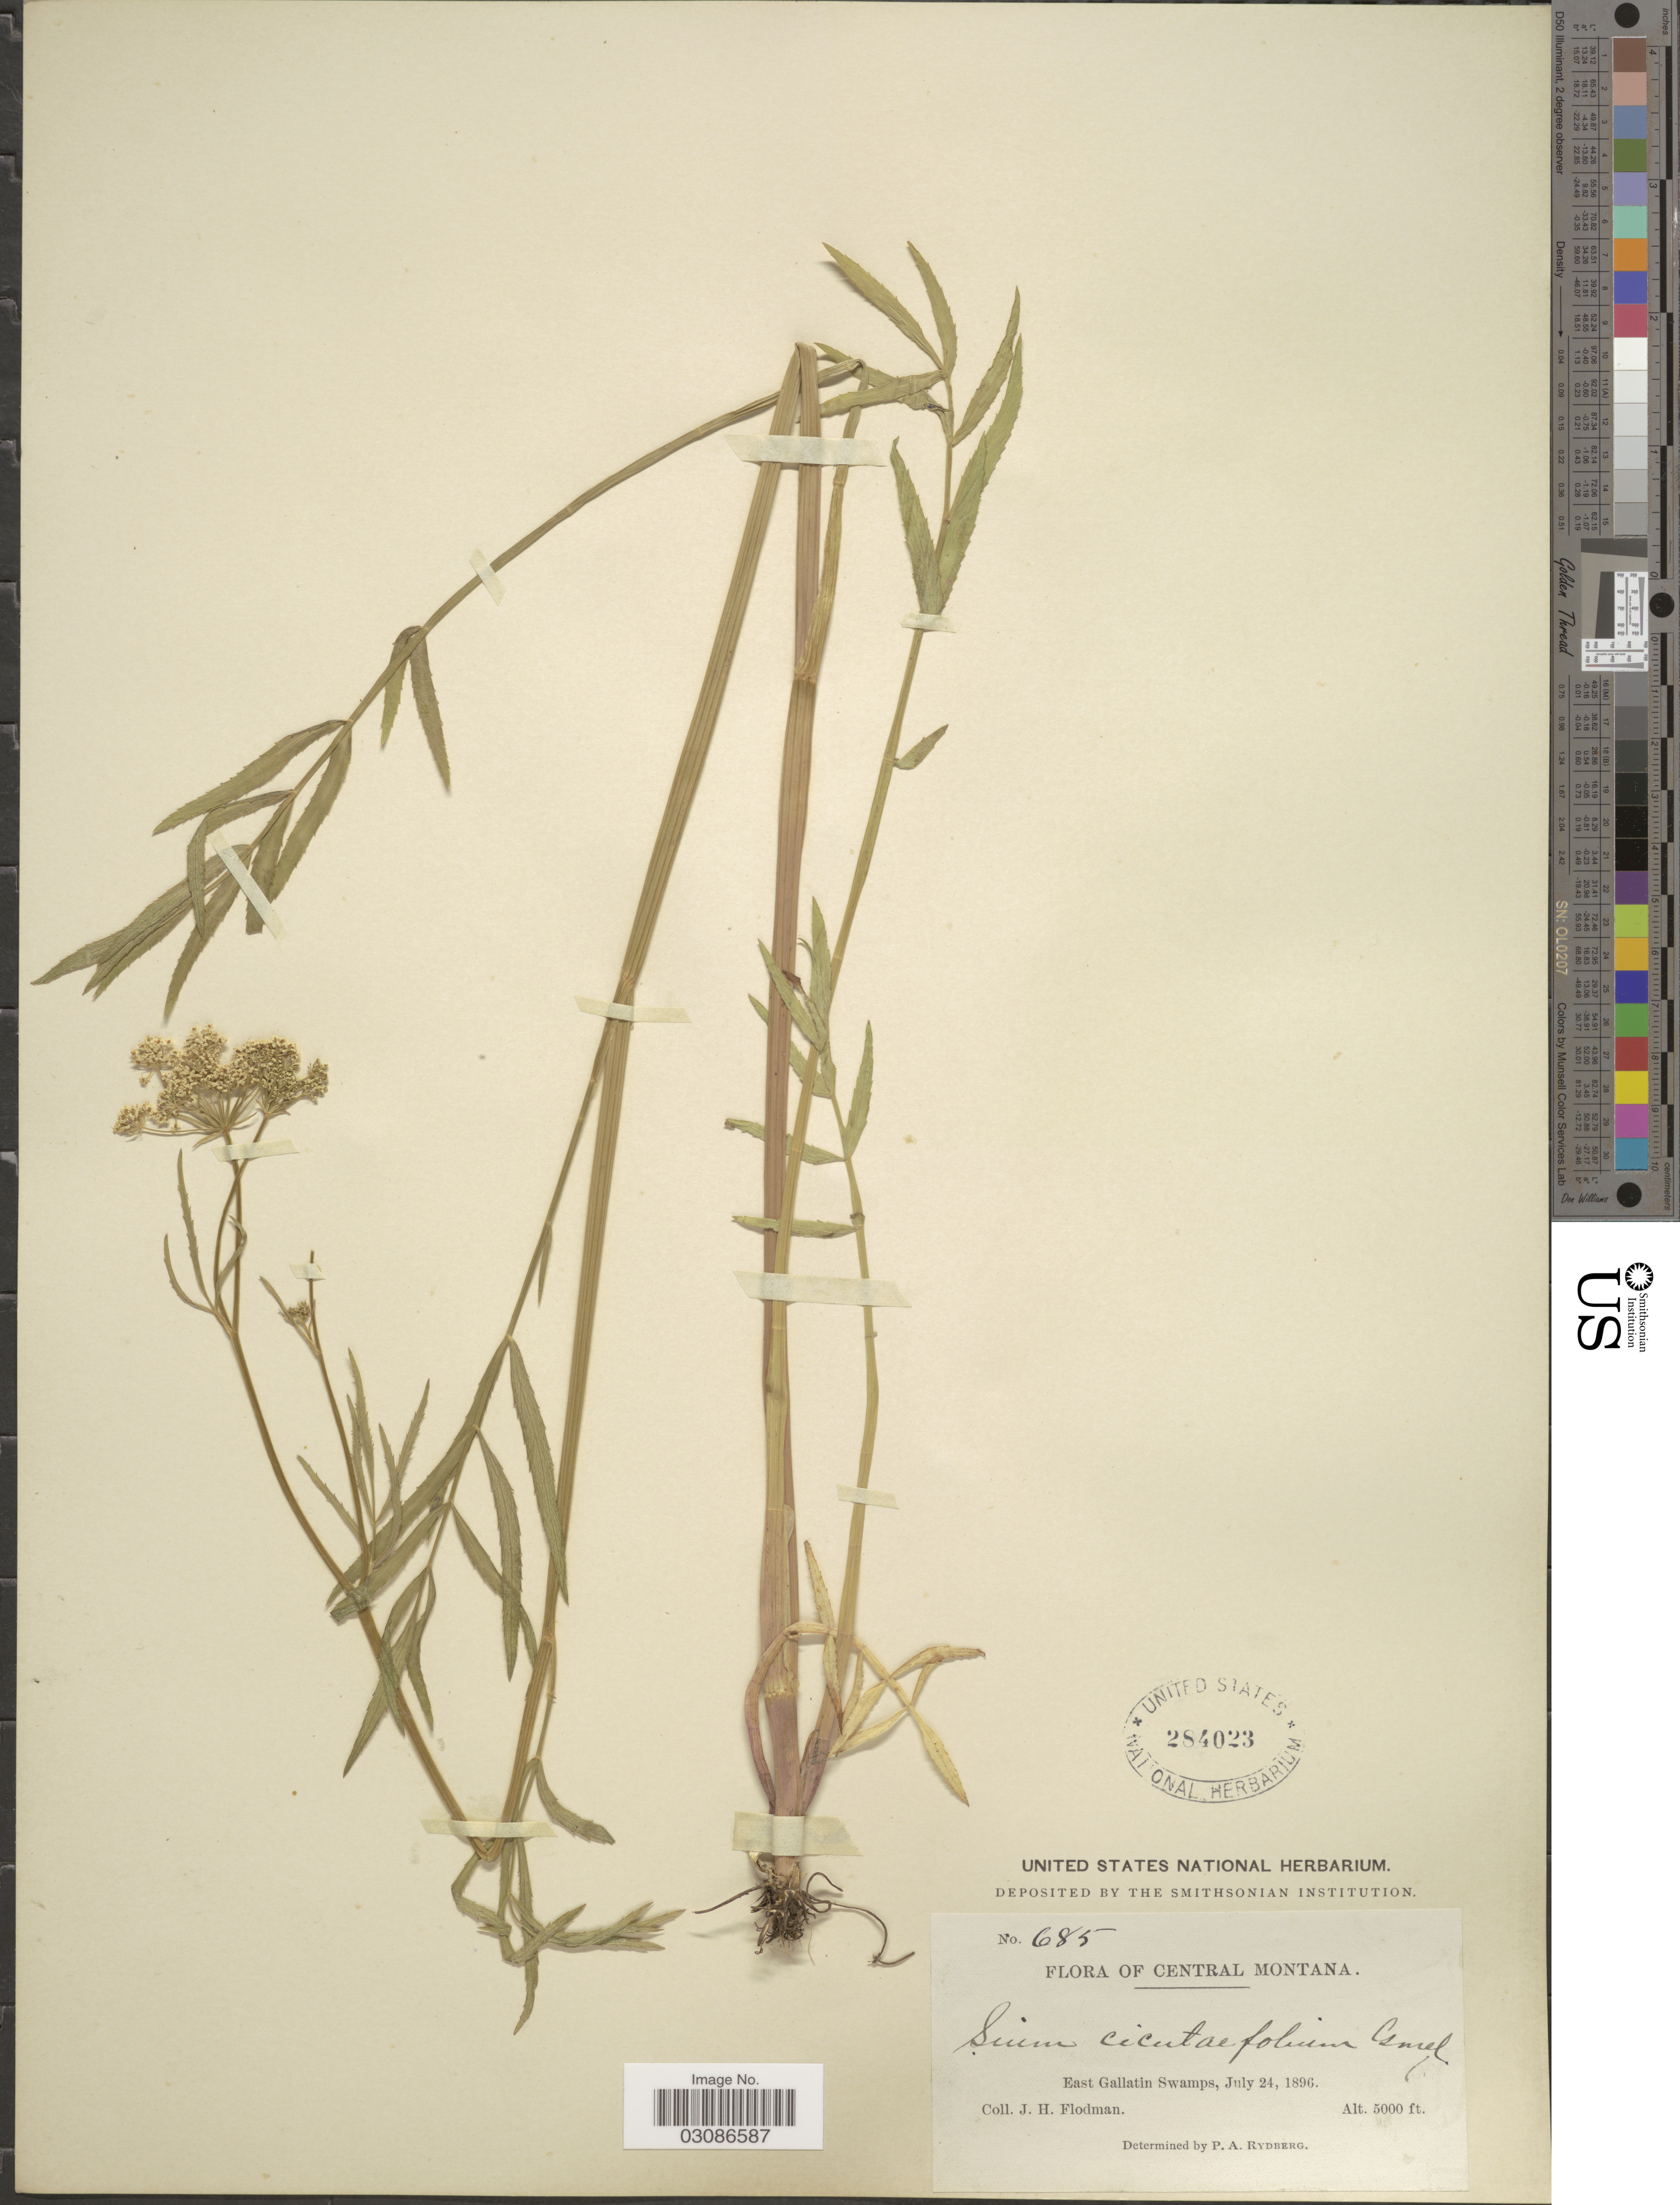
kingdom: Plantae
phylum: Tracheophyta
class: Magnoliopsida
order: Apiales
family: Apiaceae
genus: Sium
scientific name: Sium suave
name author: Walter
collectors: J. Flodman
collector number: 685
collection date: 1896-07-24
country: United States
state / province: Montana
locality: Central Montana, East Gallatin Swamps.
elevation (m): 1524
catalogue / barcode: US 284023